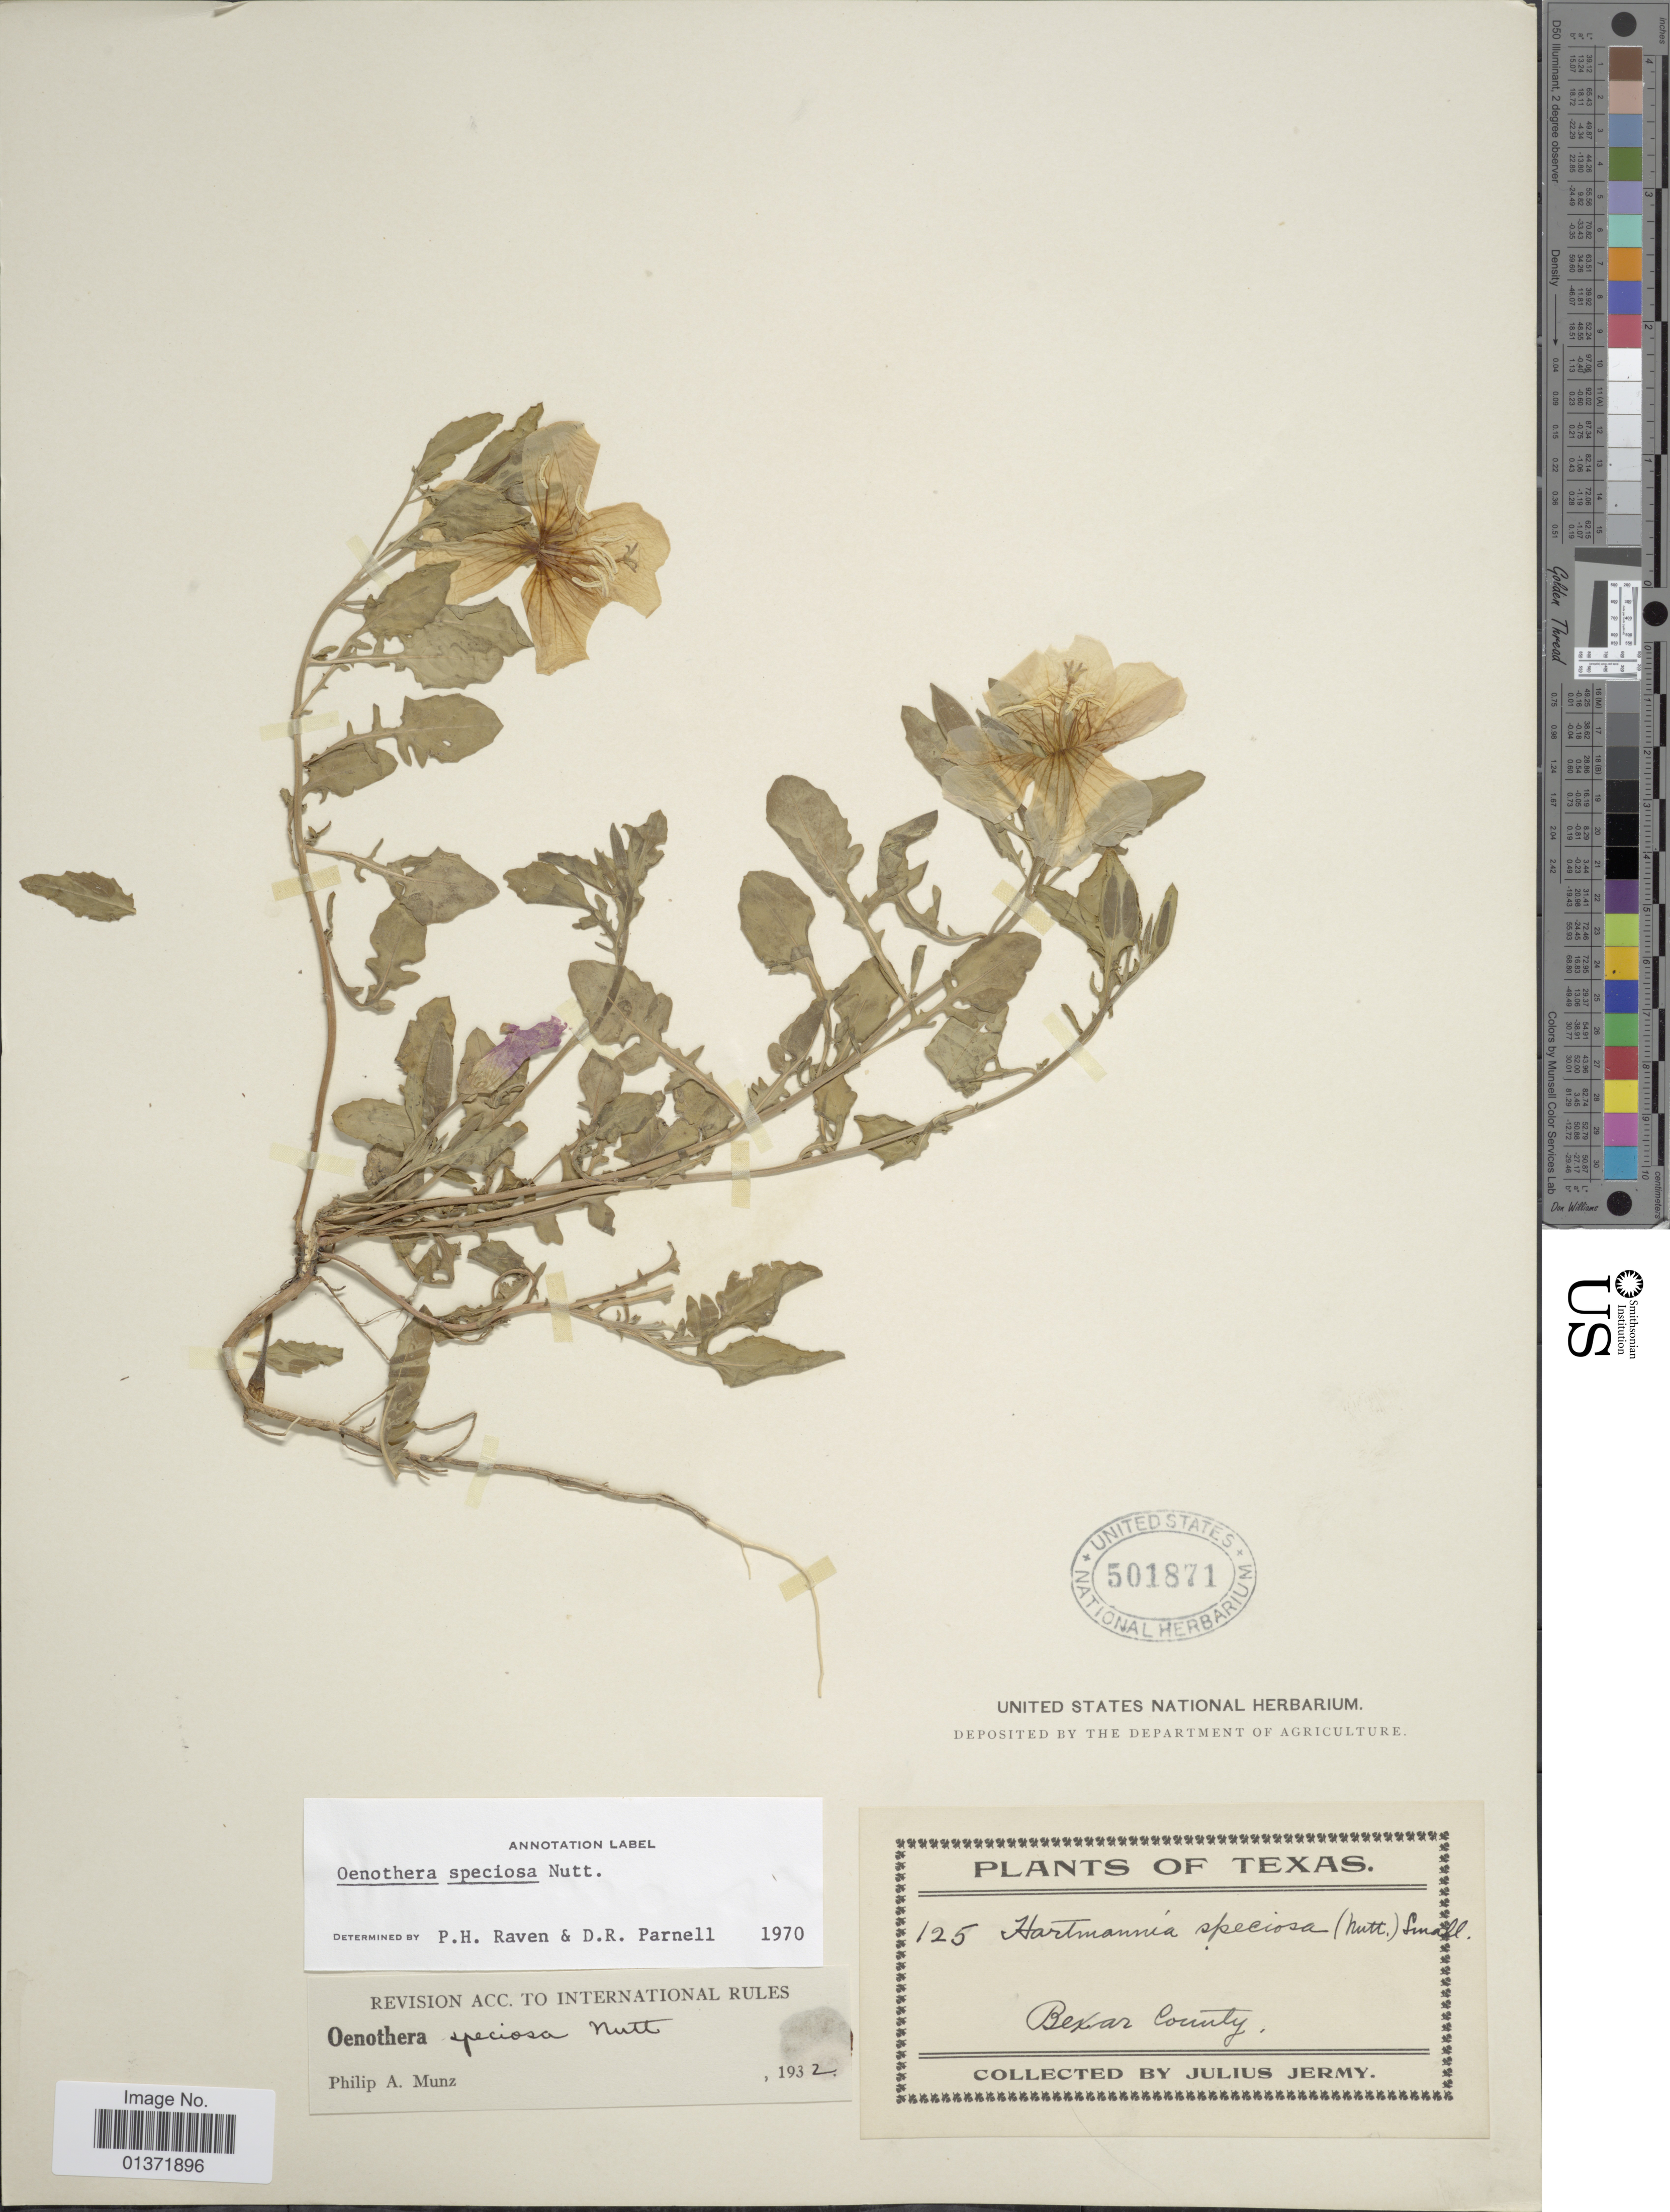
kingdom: Plantae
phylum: Tracheophyta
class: Magnoliopsida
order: Myrtales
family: Onagraceae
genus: Oenothera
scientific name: Oenothera speciosa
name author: Nutt.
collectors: J. Jermy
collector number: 125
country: United States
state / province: Texas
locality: Bexar County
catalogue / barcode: US 501871